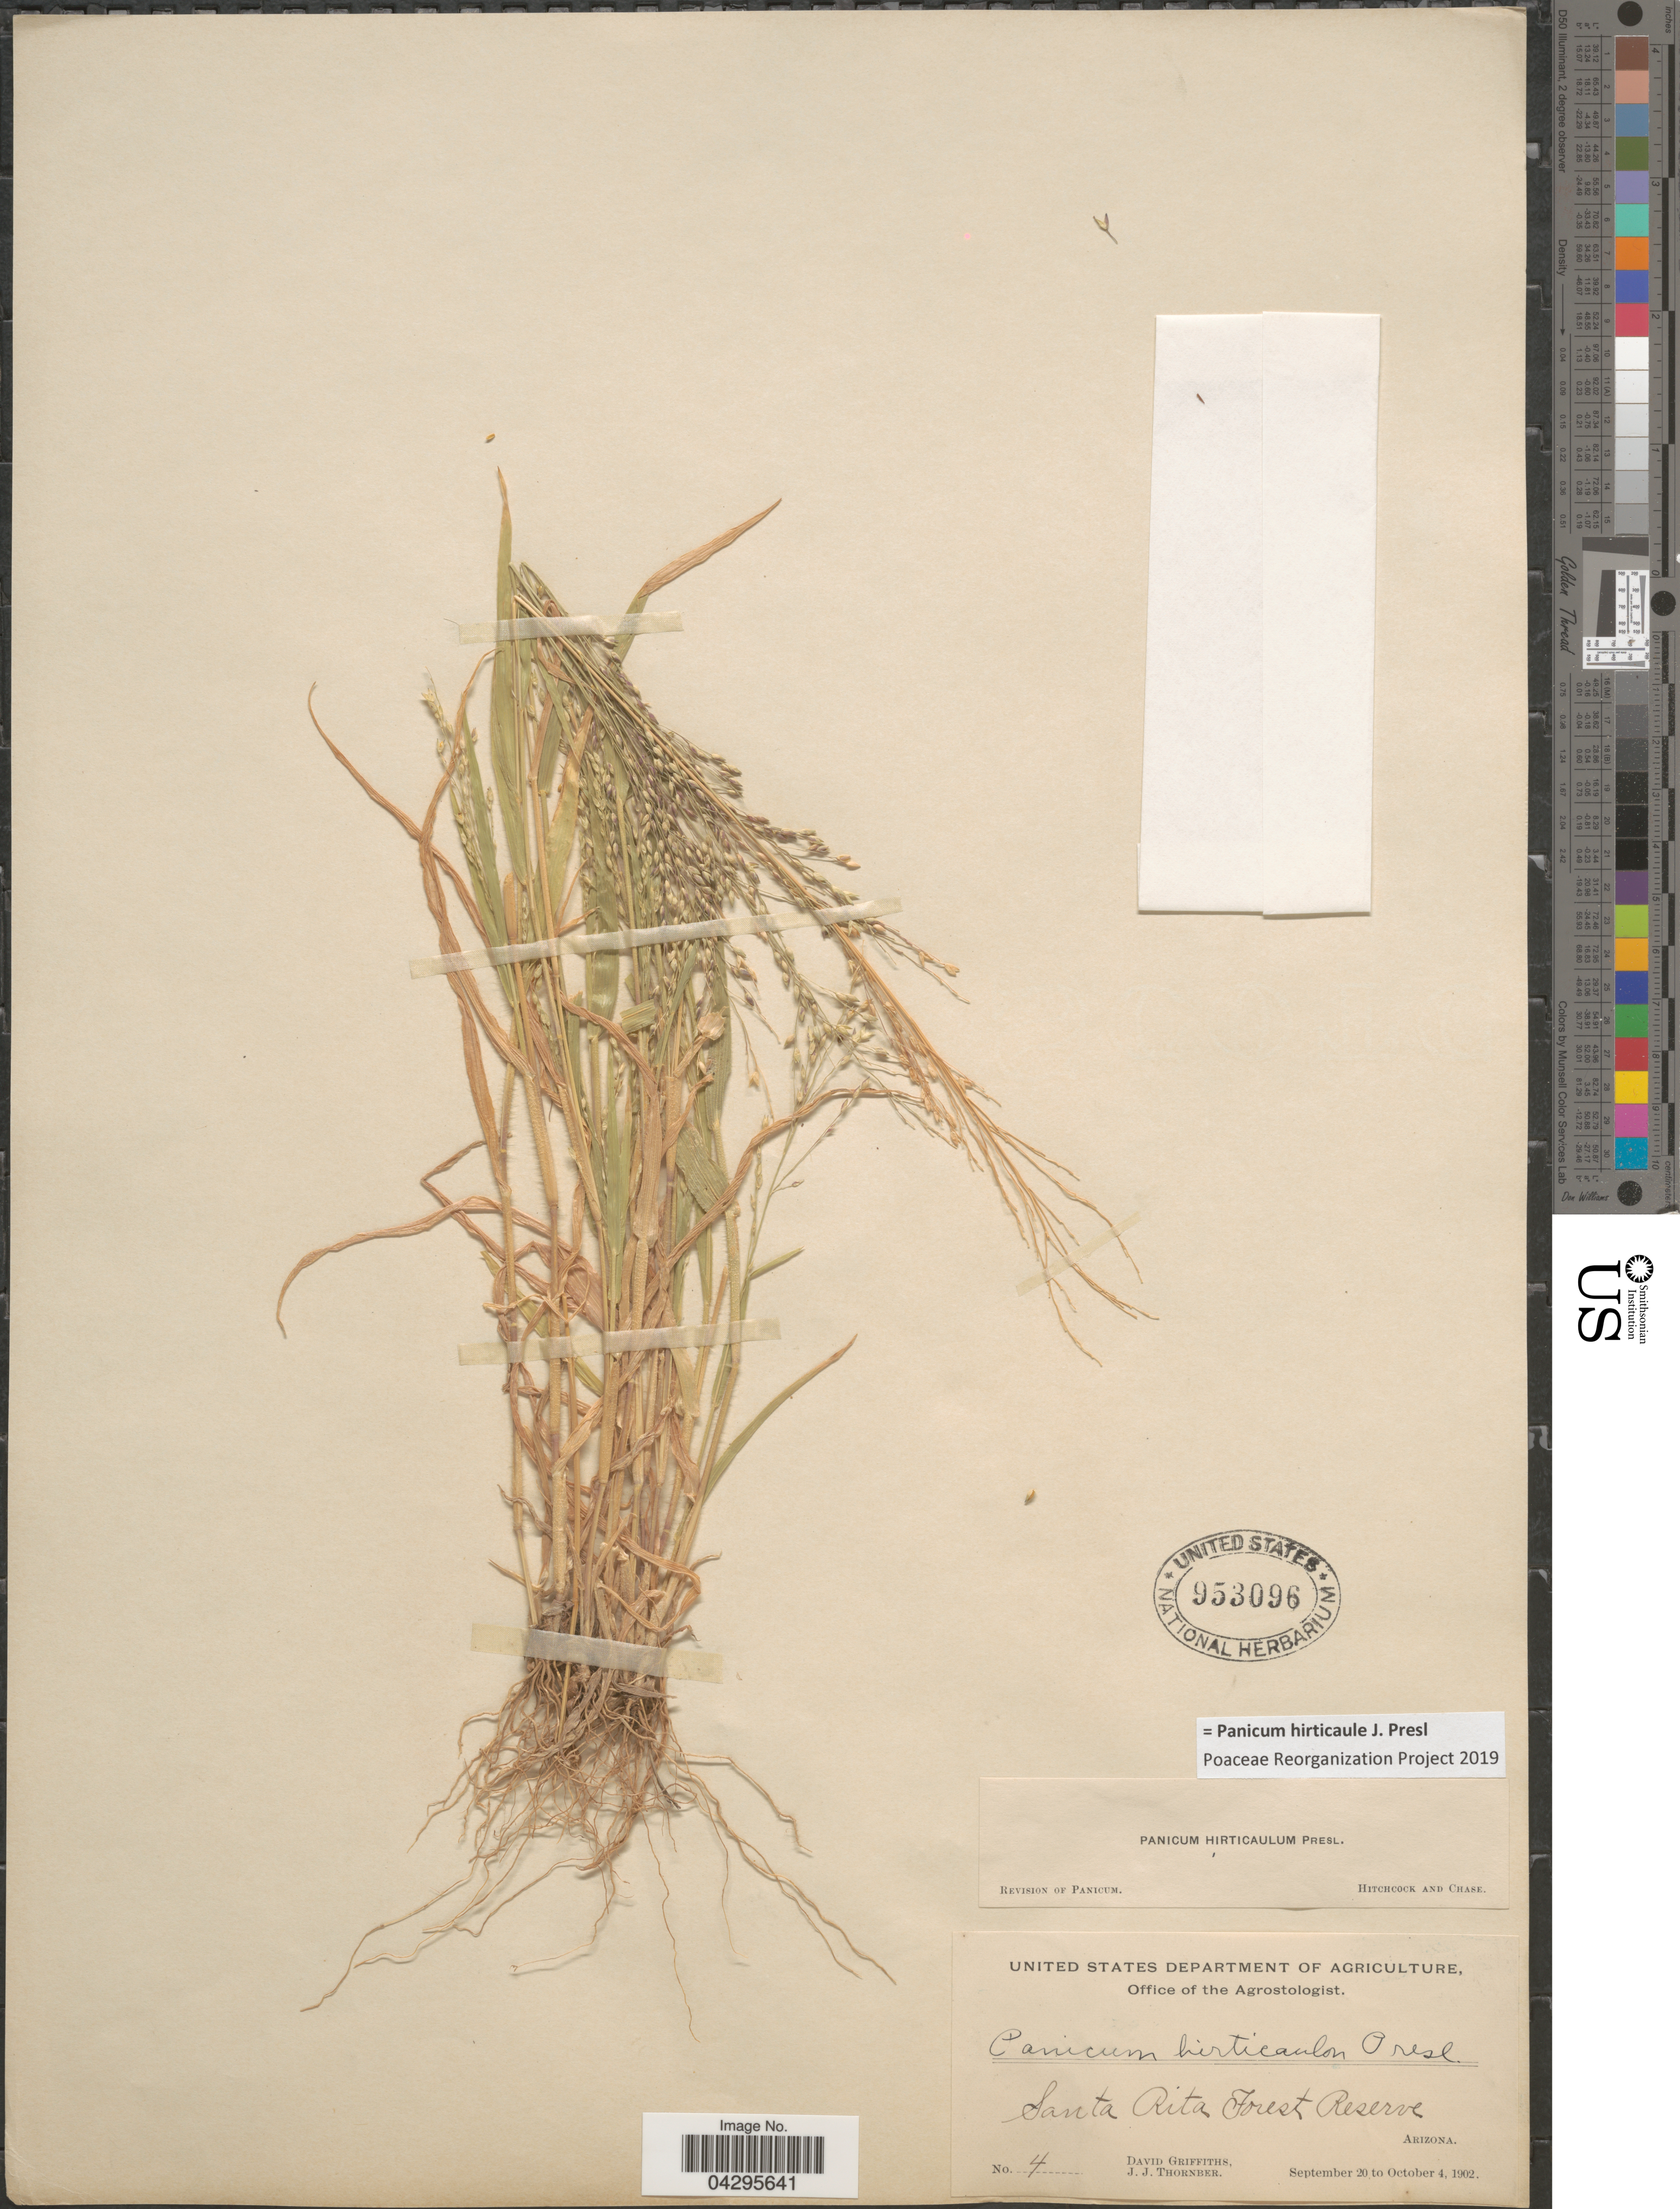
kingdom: Plantae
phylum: Tracheophyta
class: Liliopsida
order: Poales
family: Poaceae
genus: Panicum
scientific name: Panicum hirticaule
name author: J. Presl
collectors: D. Griffiths & J. Thornber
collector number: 4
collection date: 1902-09-20/1902-10-04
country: United States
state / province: Arizona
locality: Santa Rita Forest Reserve.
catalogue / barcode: US 953096